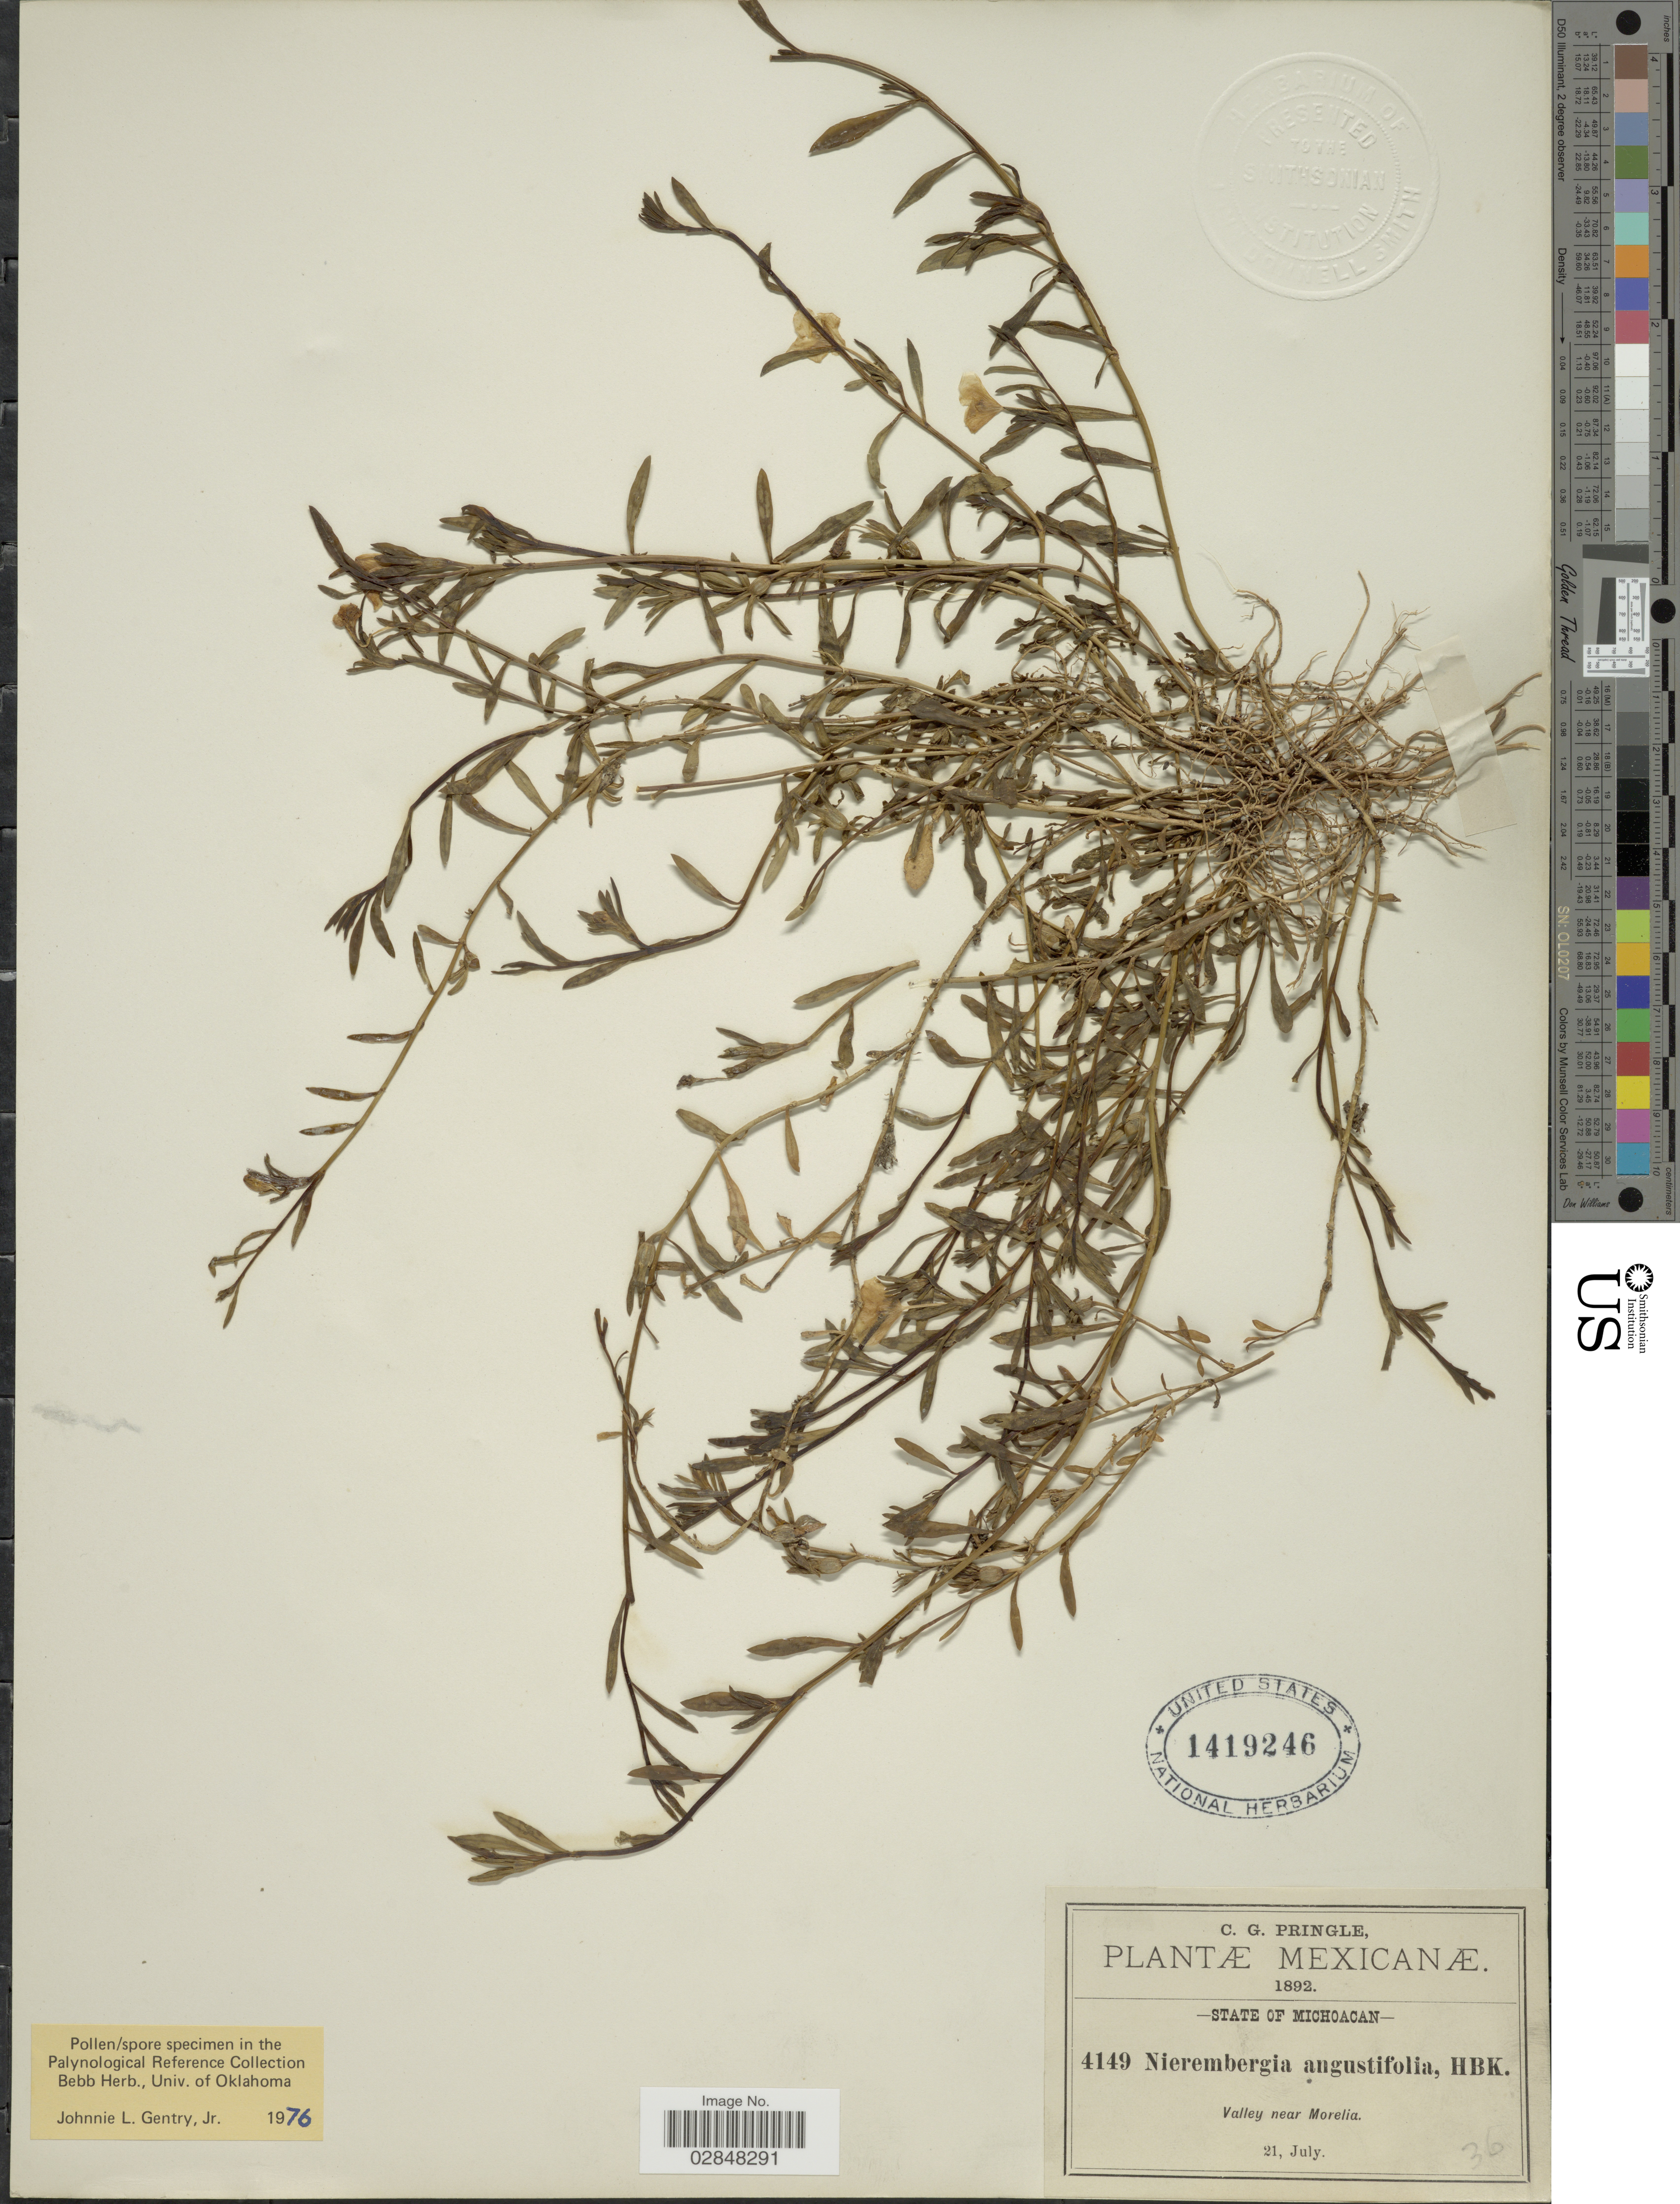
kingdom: Plantae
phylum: Tracheophyta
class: Magnoliopsida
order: Solanales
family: Solanaceae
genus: Nierembergia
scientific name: Nierembergia angustifolia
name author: Kunth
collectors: C. G. Pringle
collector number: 4149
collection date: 1892-07-21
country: Mexico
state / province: Michoacán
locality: Valley near Morelia.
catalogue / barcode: US 1419246